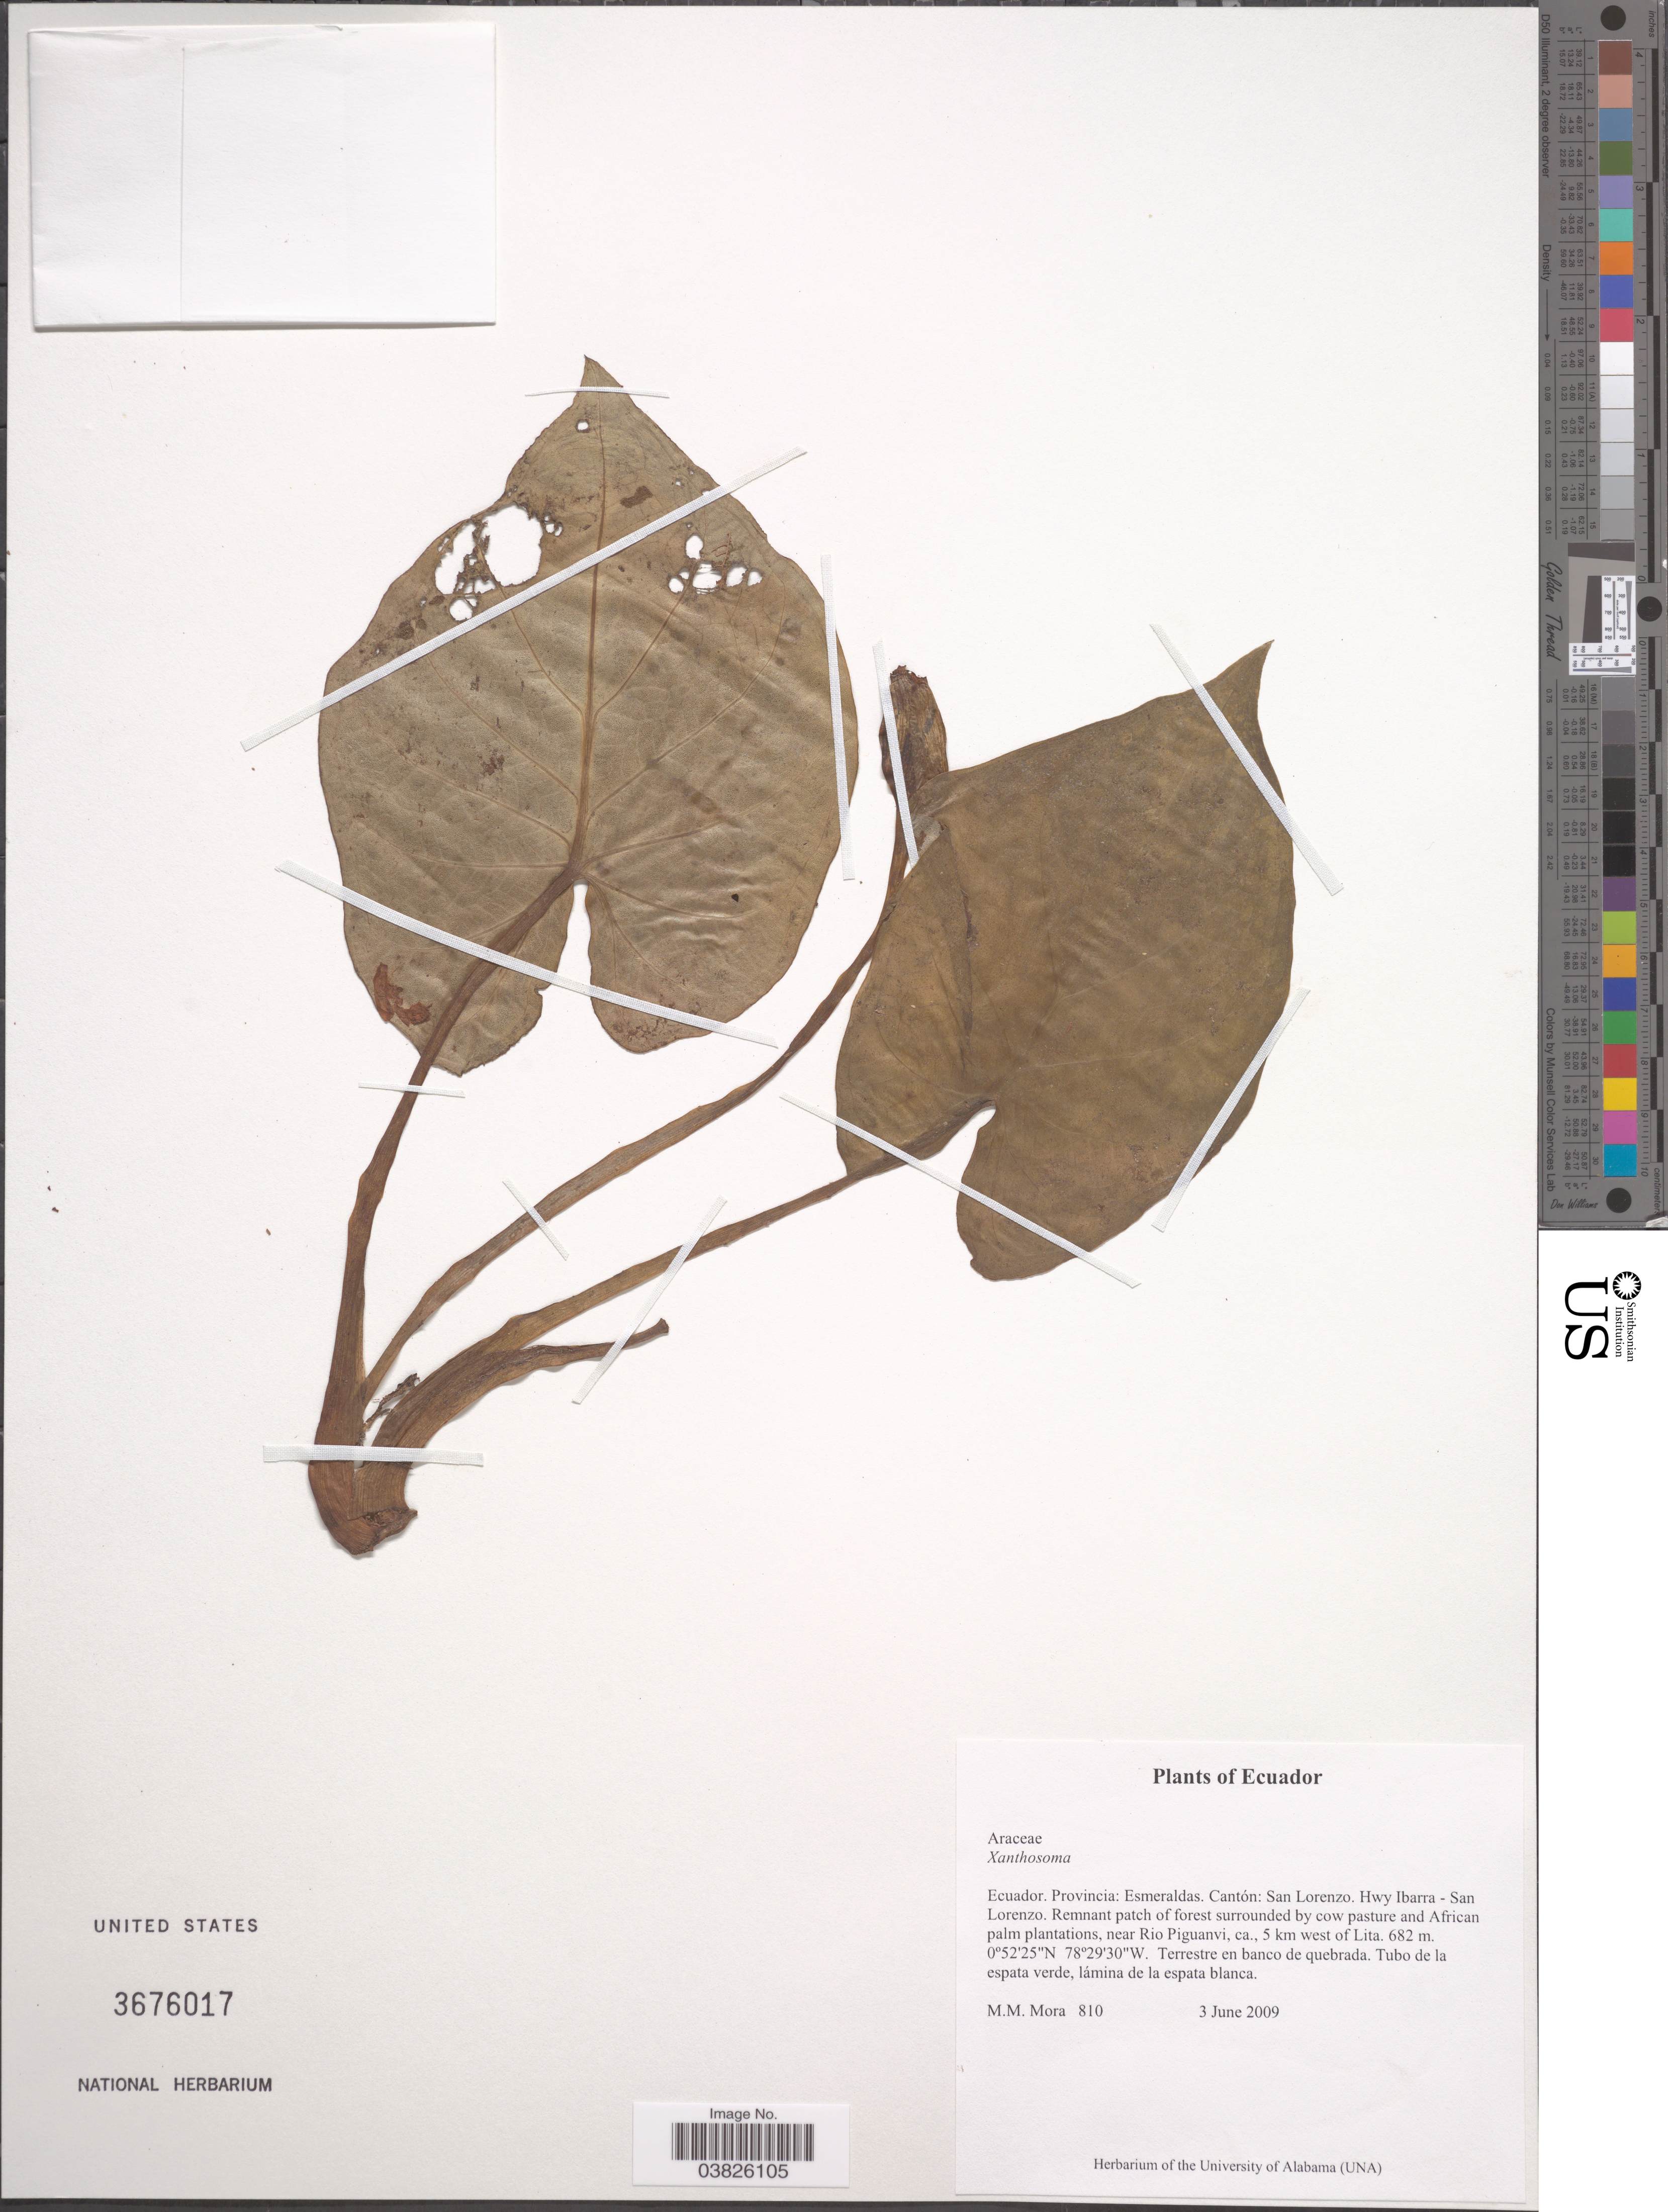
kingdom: Plantae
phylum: Tracheophyta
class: Liliopsida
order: Alismatales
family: Araceae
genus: Xanthosoma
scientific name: Xanthosoma sp.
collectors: M. Mora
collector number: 810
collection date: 2009-06-03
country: Ecuador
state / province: Esmeraldas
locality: Cantón: San Lorenzo. Hwy Ibarra - San Lorenzo. Remnant patch of forest surrounded by cow pasture and African palm plantations, near Rio Piguanvi, ca., 5 km west of Lita.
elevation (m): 682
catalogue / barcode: US 3676017